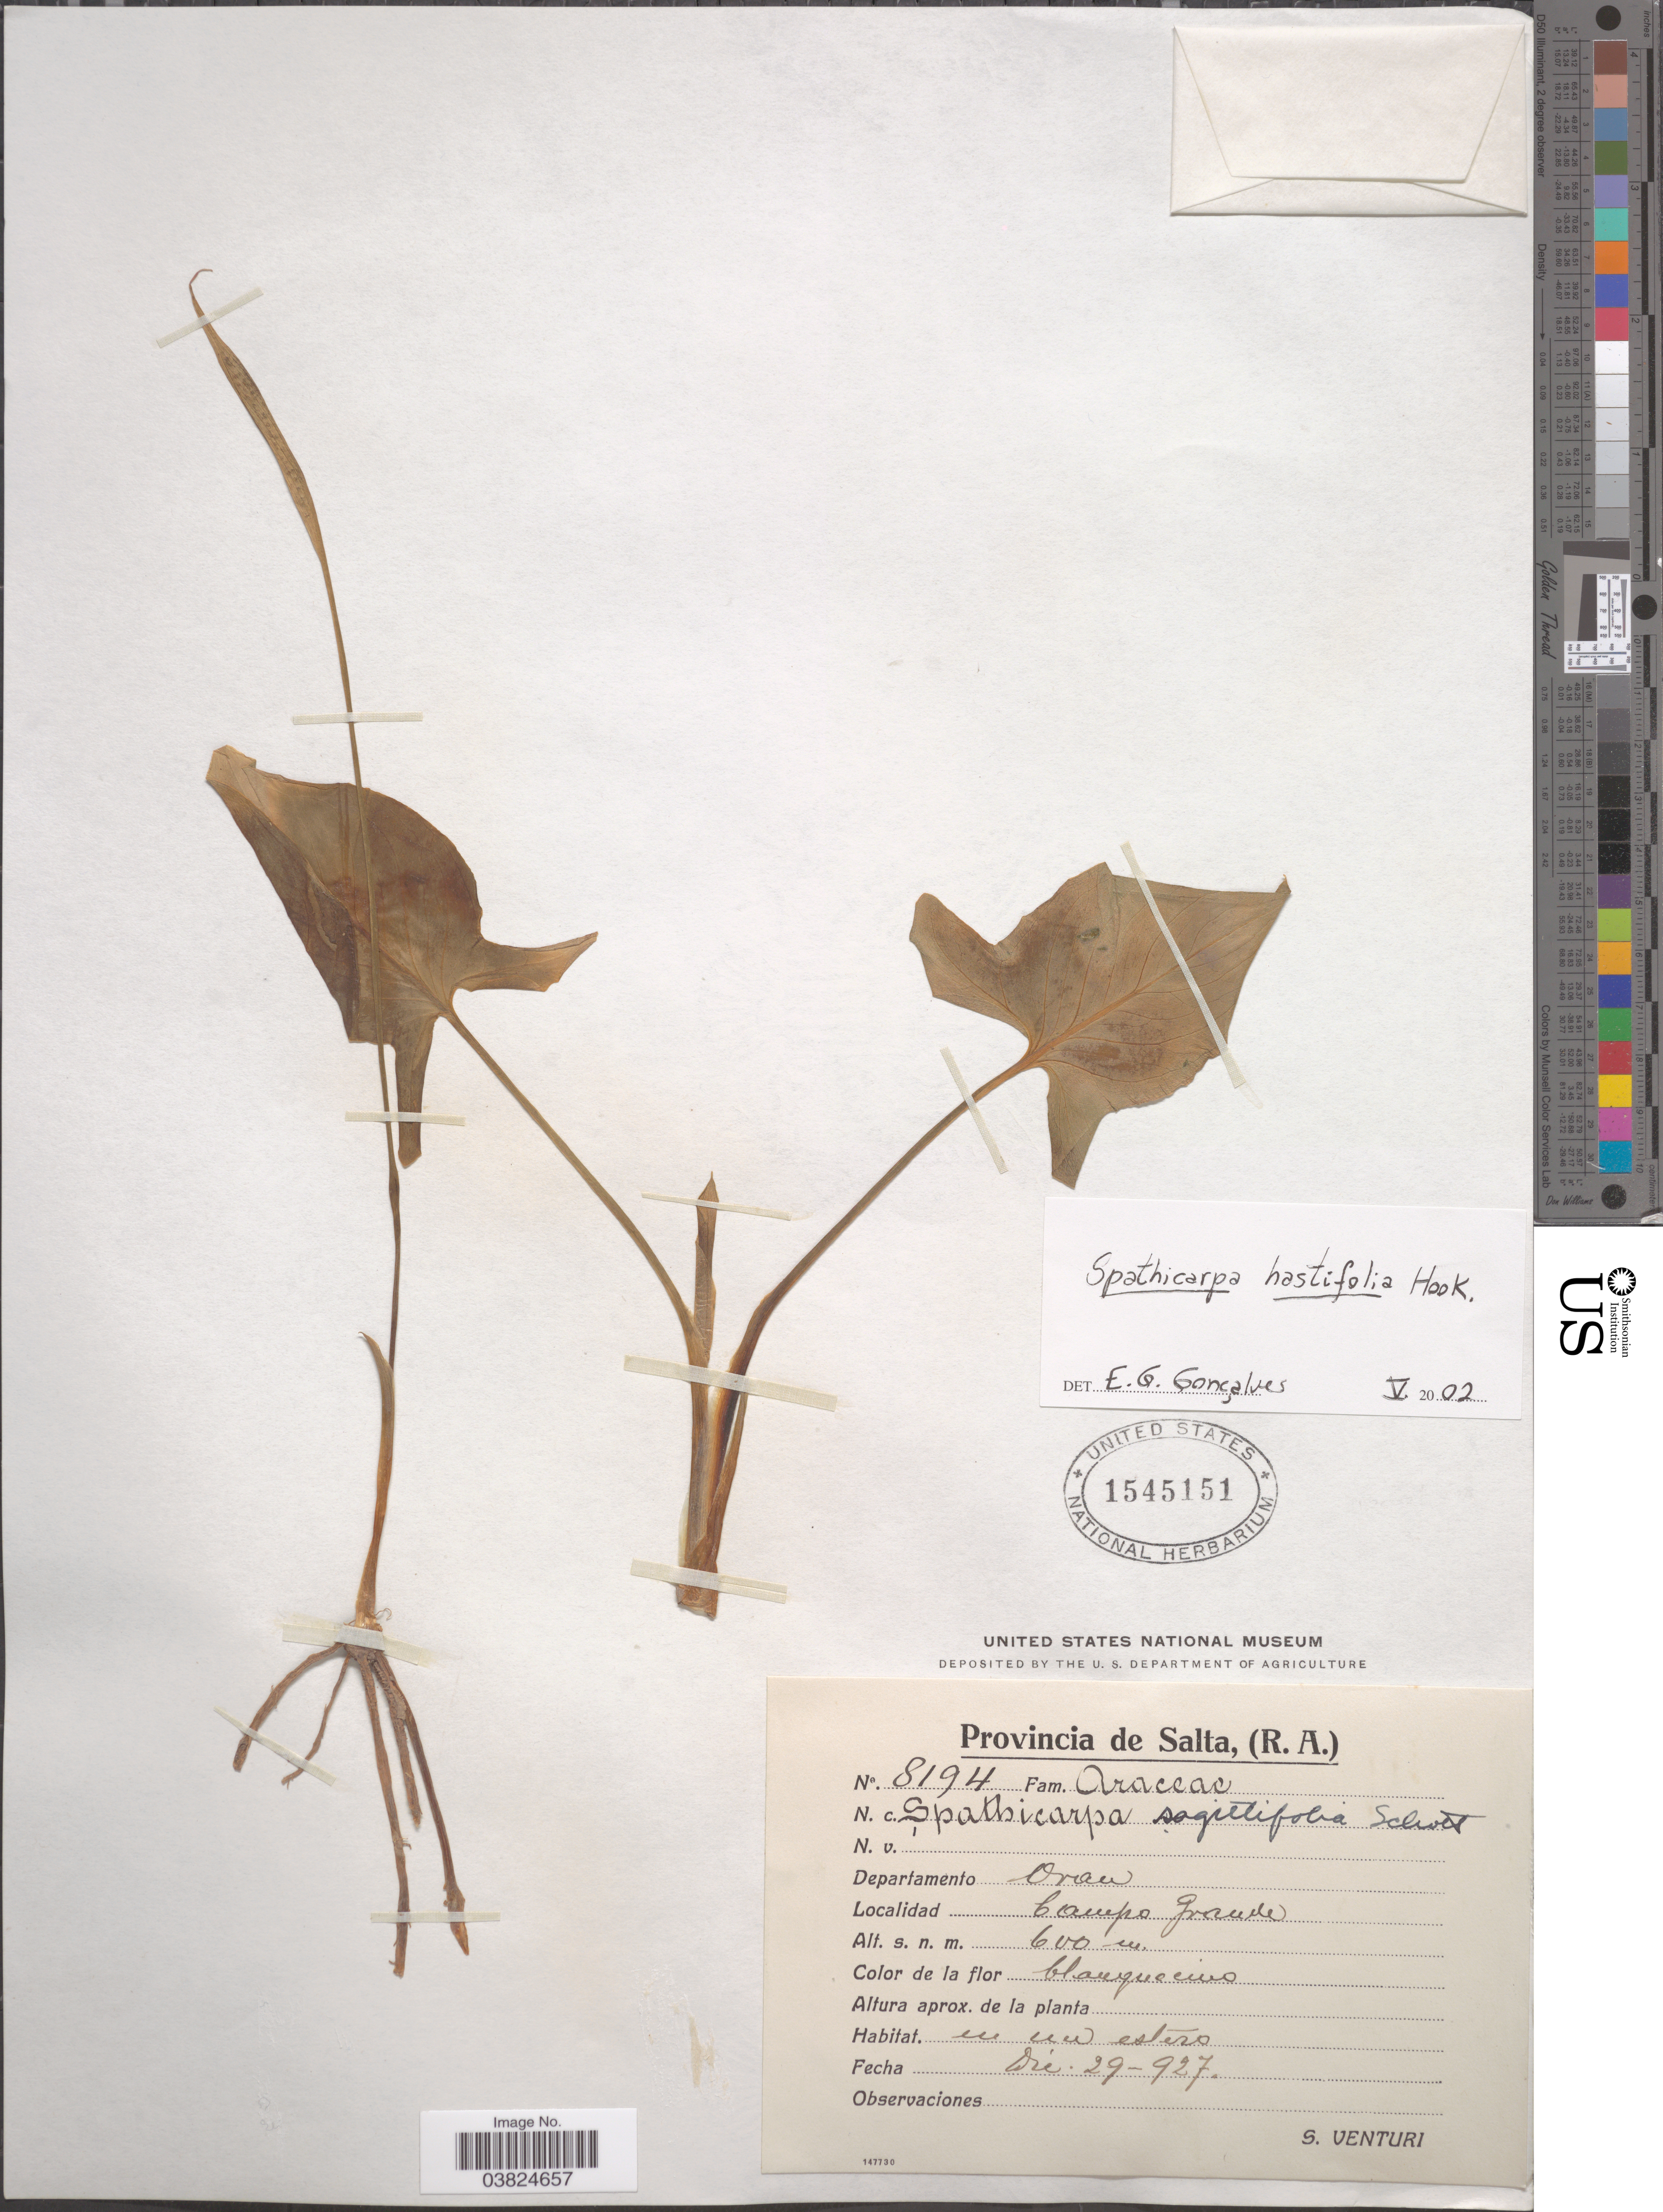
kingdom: Plantae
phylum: Tracheophyta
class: Liliopsida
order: Alismatales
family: Araceae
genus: Spathicarpa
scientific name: Spathicarpa hastifolia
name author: Hook.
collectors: S. Venturi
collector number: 8194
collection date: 1927-12-29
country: Argentina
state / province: Salta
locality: Departamento Oran. Campo Grande.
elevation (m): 600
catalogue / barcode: US 1545151